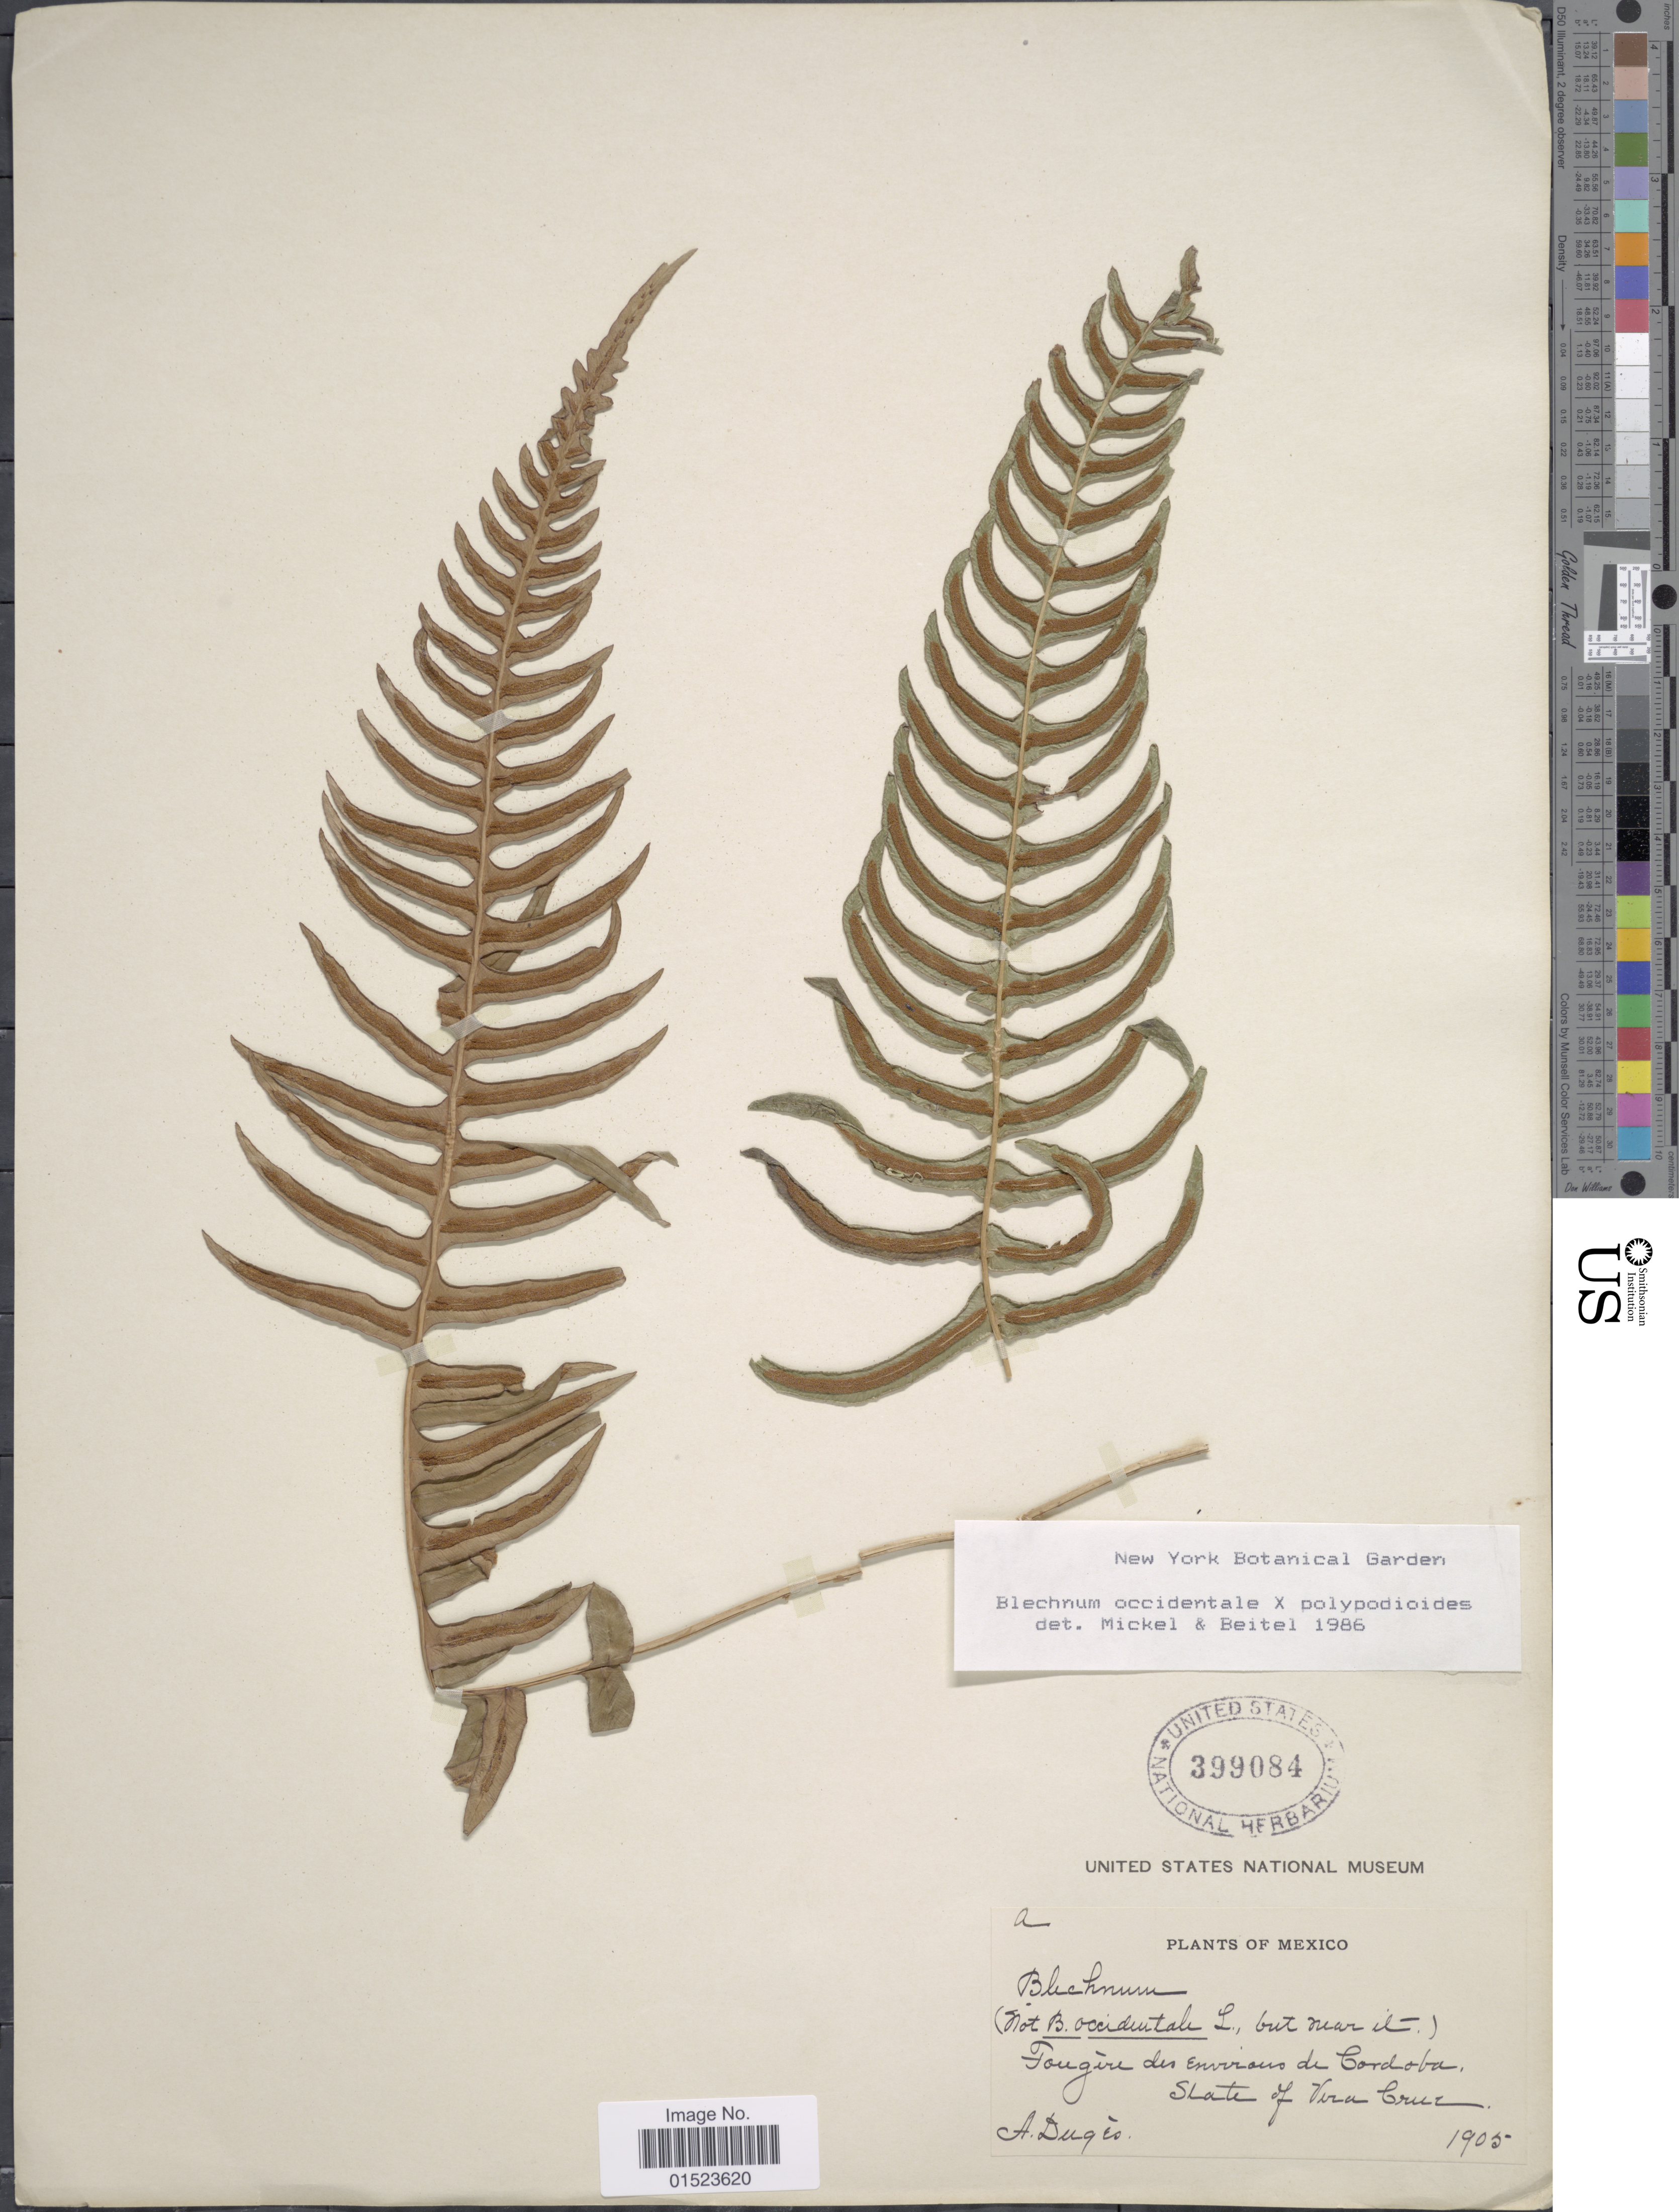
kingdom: Plantae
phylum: Tracheophyta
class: Polypodiopsida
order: Polypodiales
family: Blechnaceae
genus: Blechnum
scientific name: Blechnum appendiculatum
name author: Willd.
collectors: A. Dugès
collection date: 1905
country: Mexico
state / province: Veracruz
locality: Fougére des environs de Cordoba, State of Vera Cruz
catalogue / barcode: US 399084